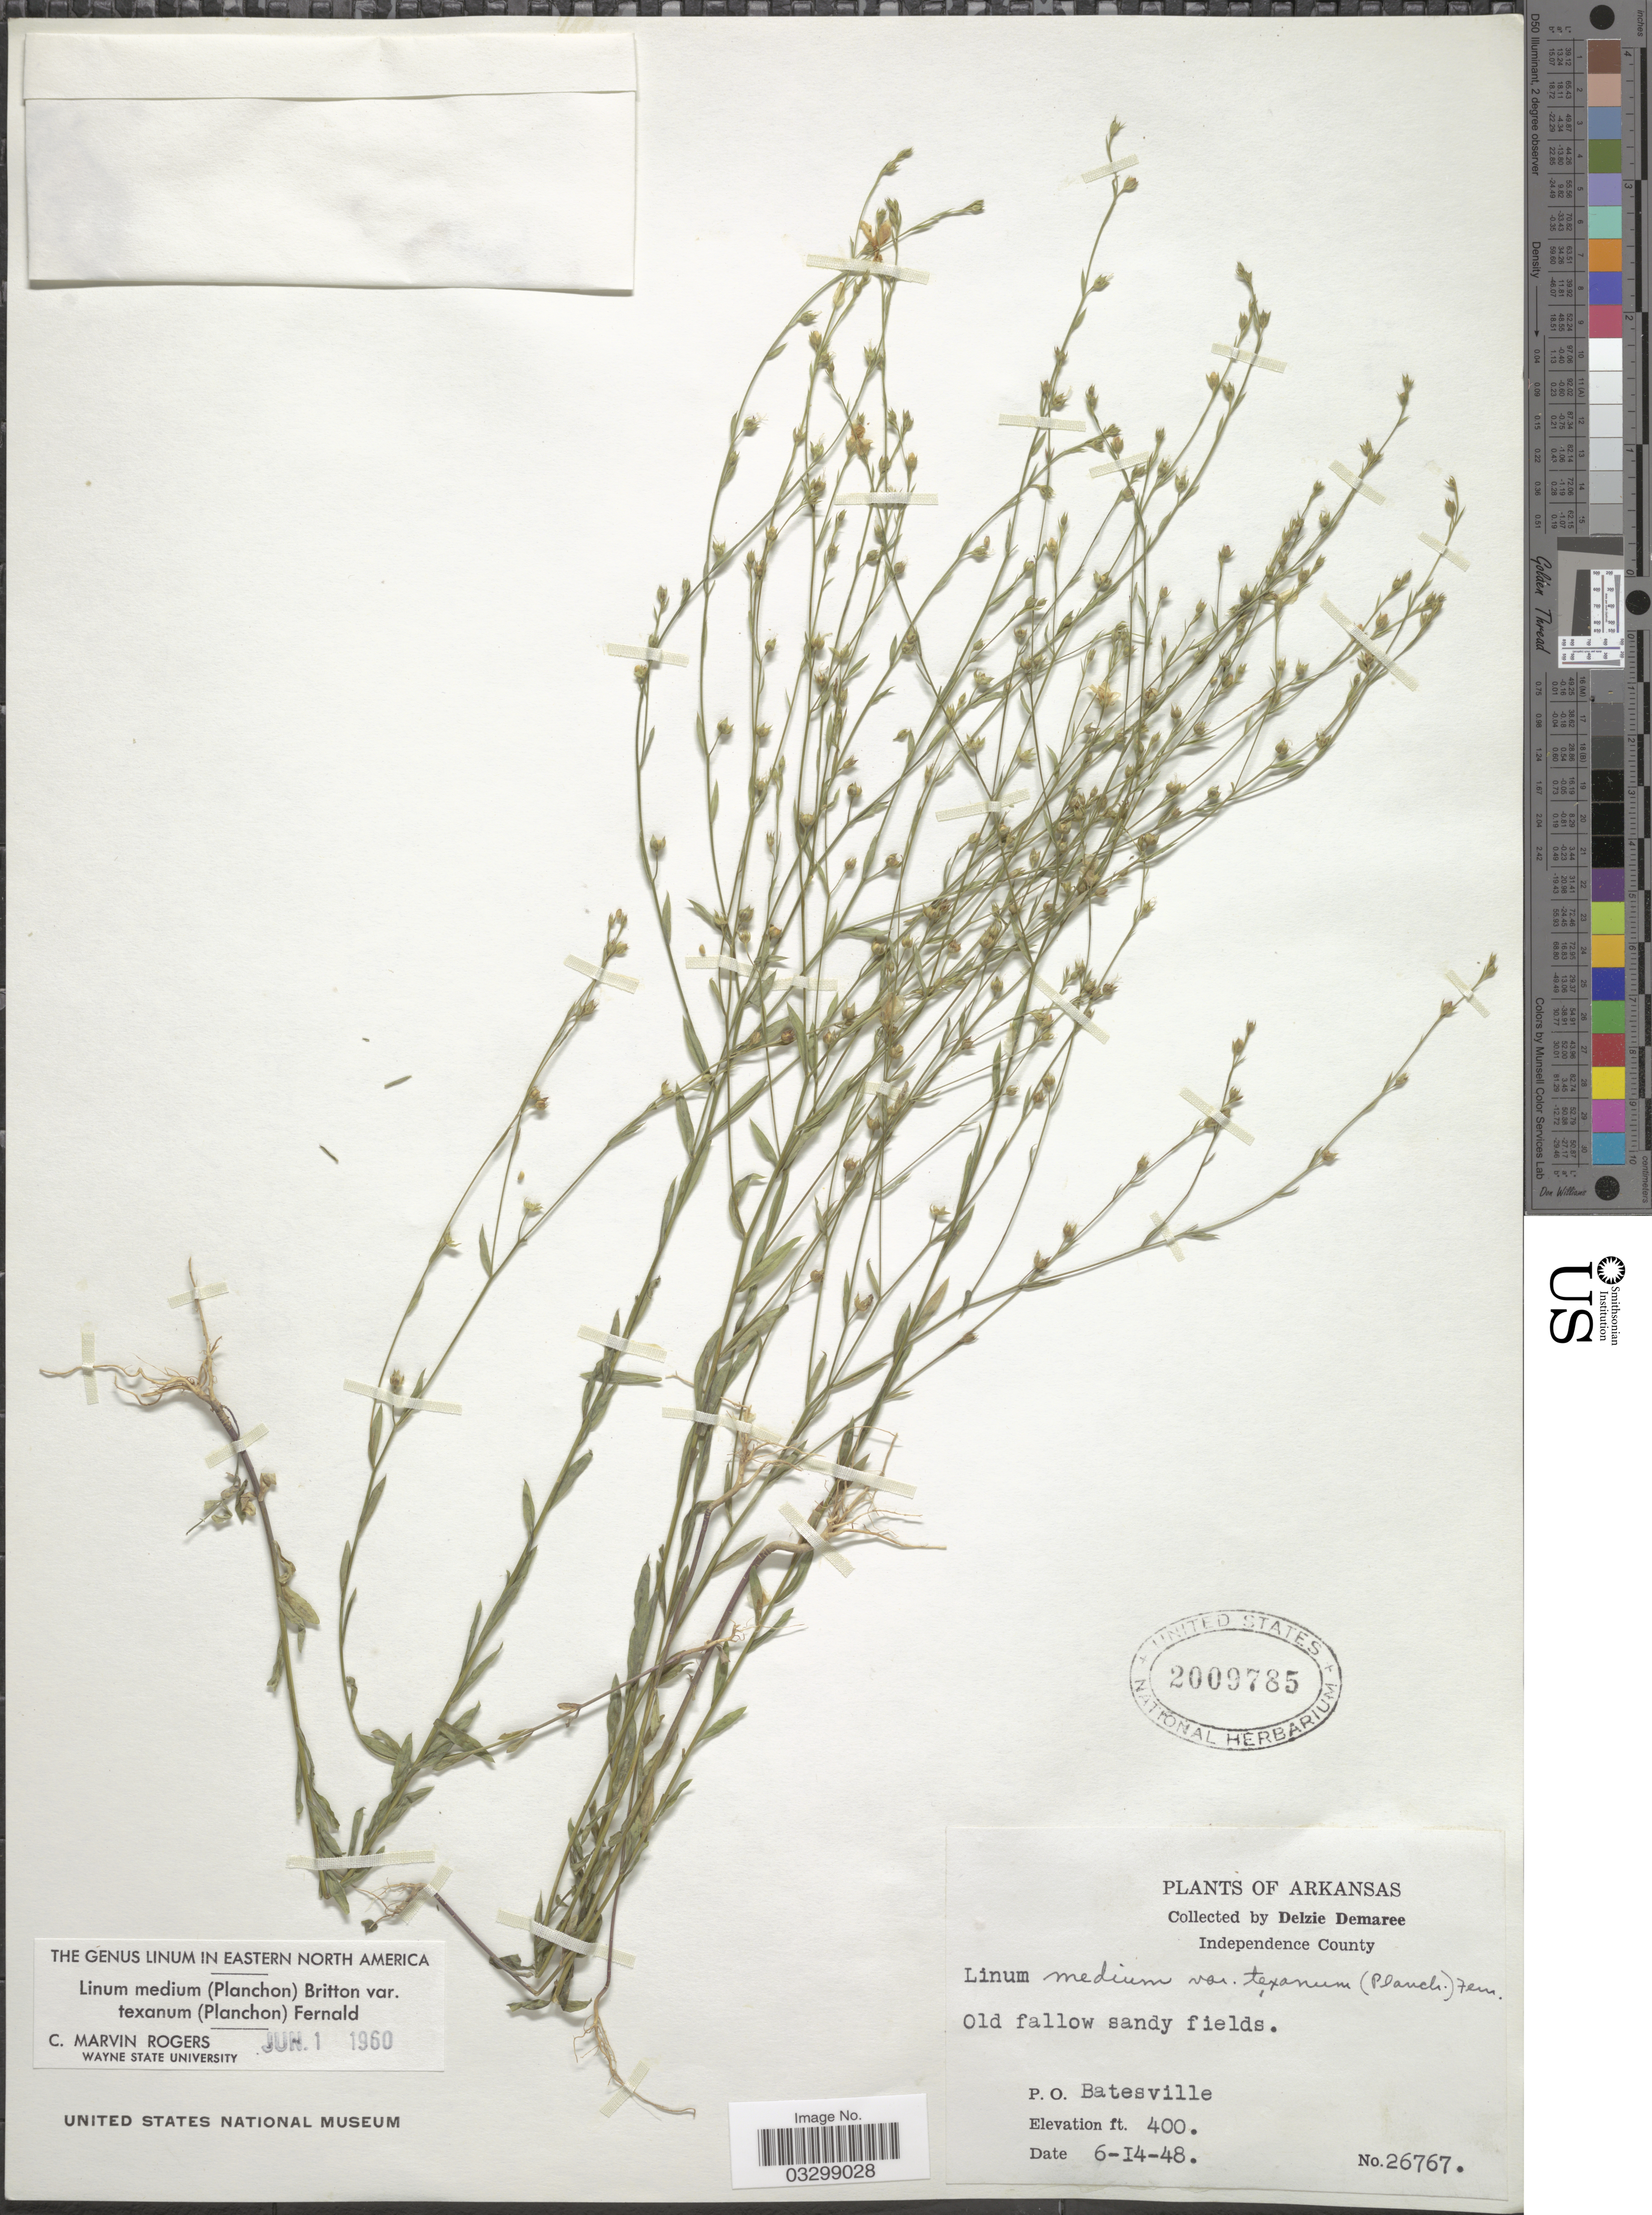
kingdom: Plantae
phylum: Tracheophyta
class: Magnoliopsida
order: Malpighiales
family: Linaceae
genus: Linum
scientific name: Linum medium var. texanum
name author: (Planch.) Fernald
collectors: D. Demaree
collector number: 26767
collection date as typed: Transcribed d/m/y: 14/6/48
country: United States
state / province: Arkansas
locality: Independence County. P. O. Batesville.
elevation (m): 122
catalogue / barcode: US 2009785